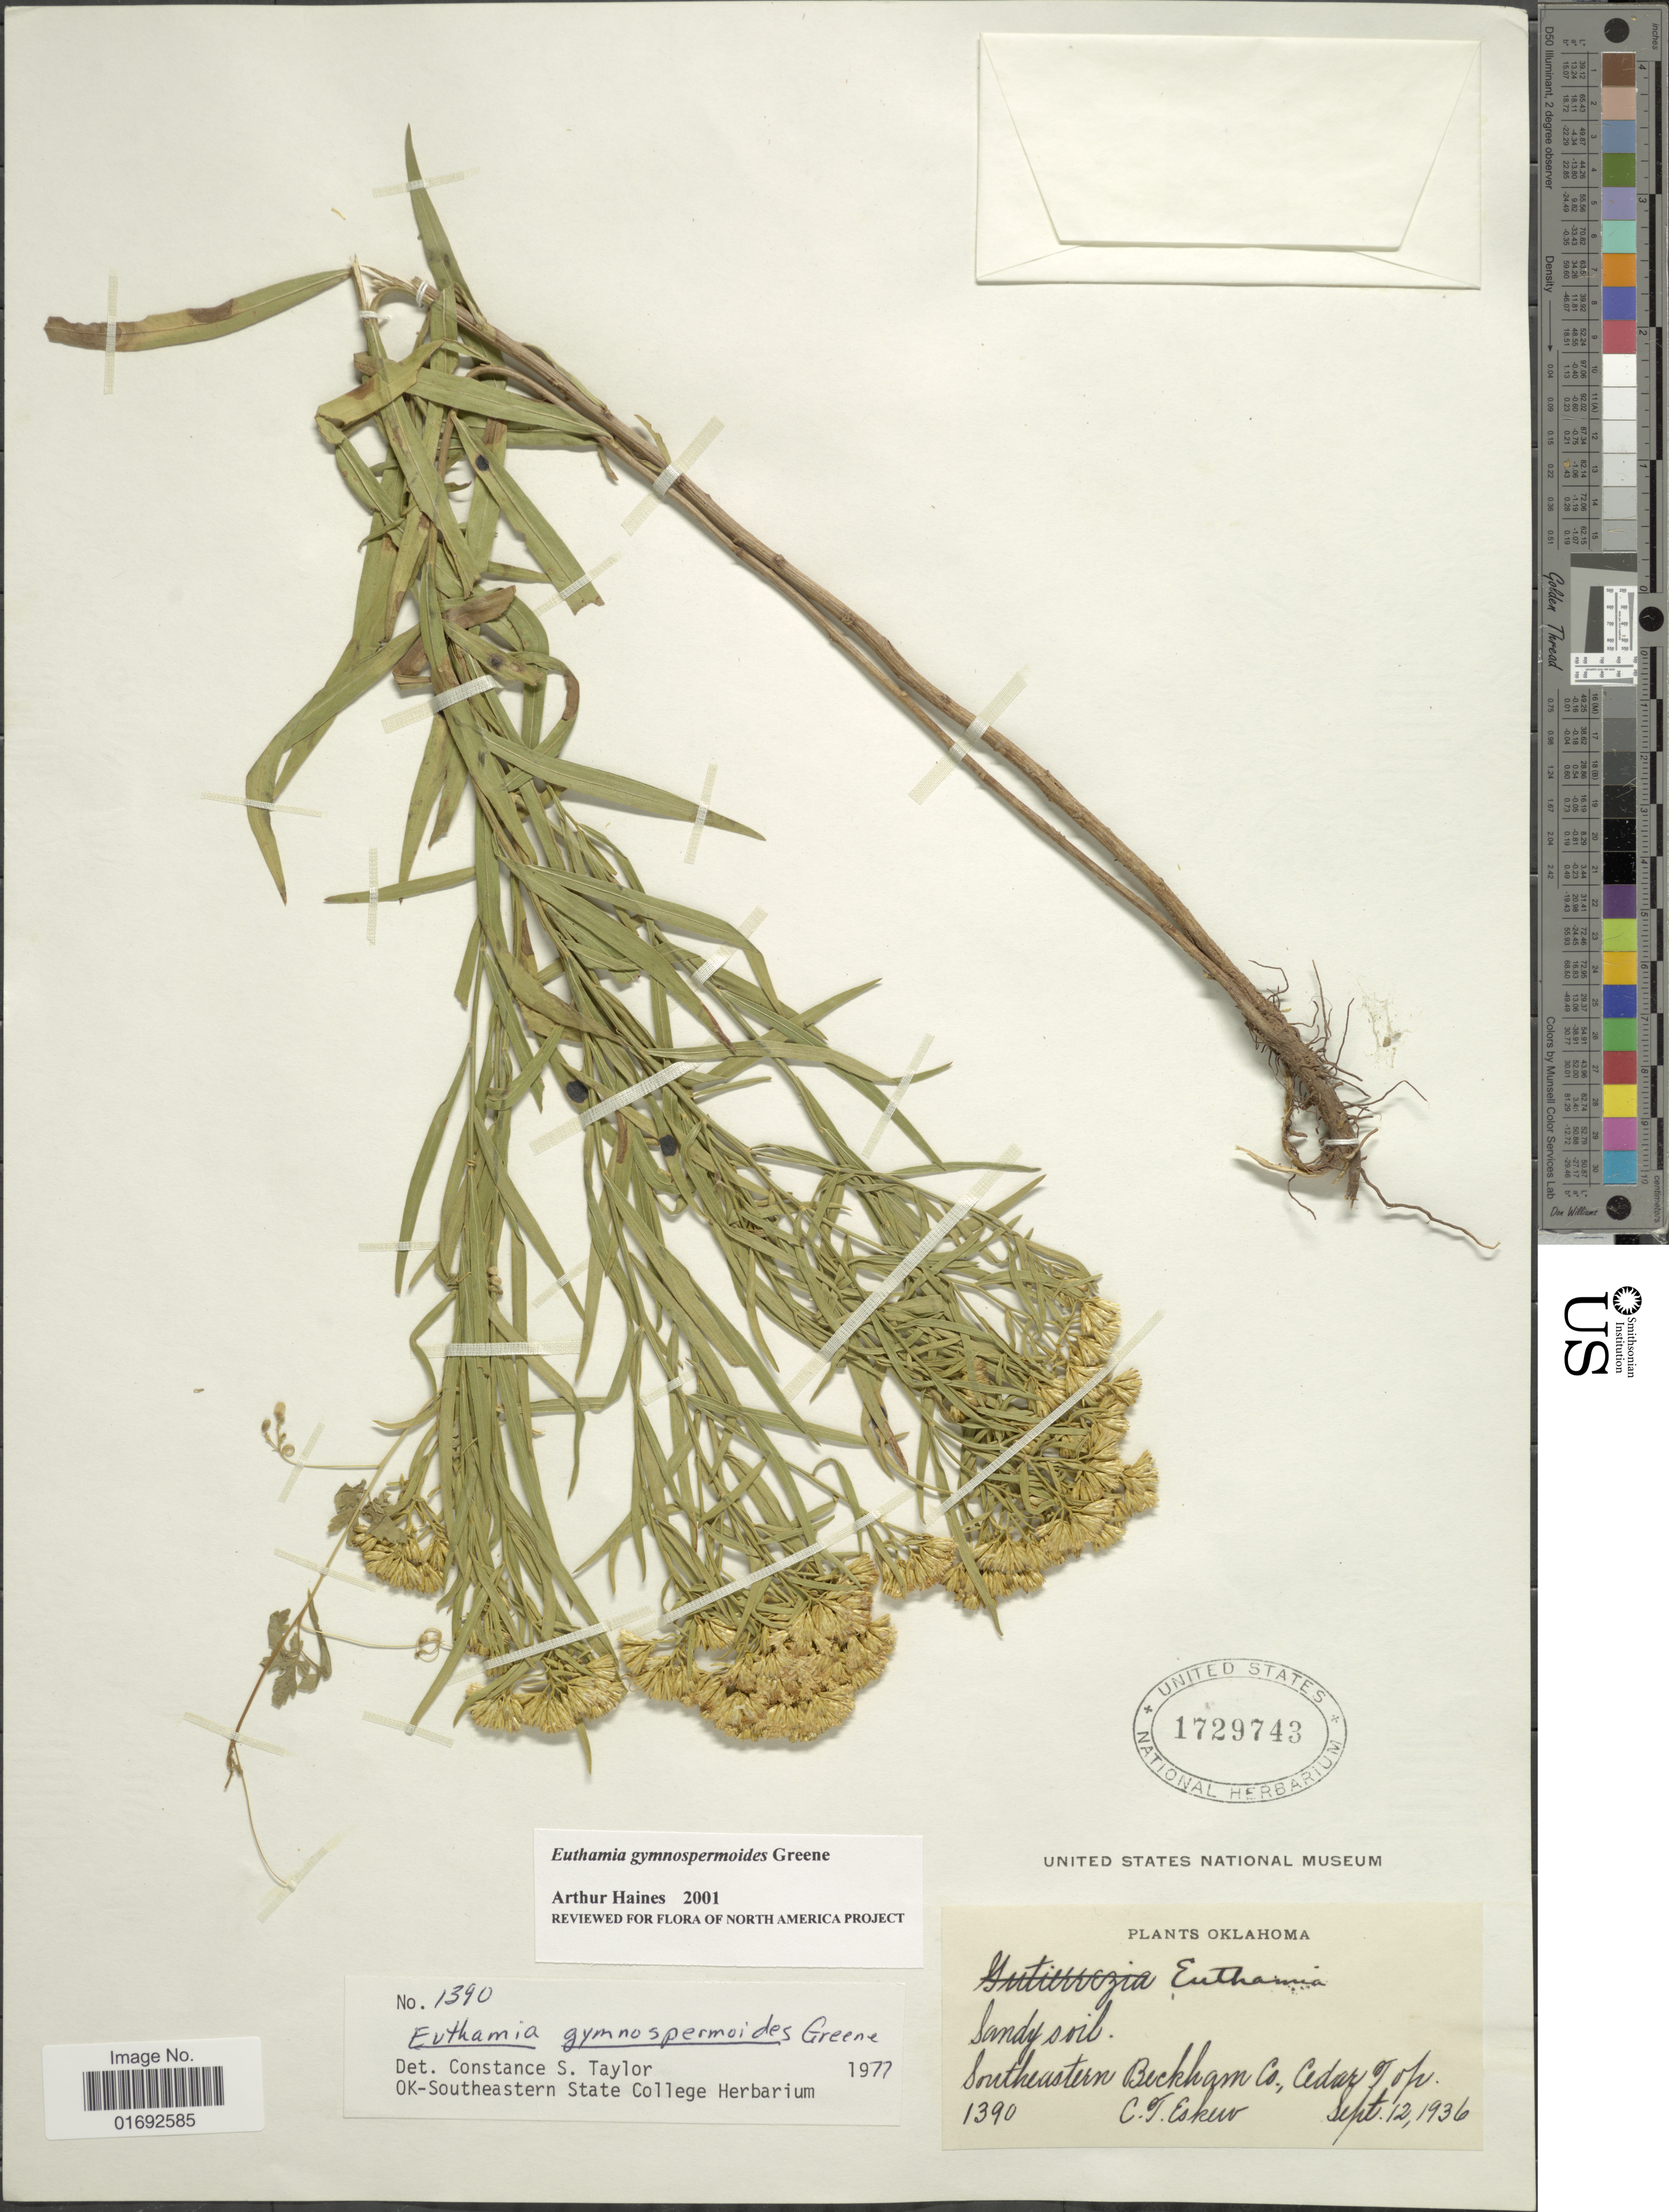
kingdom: Plantae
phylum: Tracheophyta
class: Magnoliopsida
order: Asterales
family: Asteraceae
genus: Euthamia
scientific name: Euthamia gymnospermoides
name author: Greene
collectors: C. Eskew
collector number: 1390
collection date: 1936-09-12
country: United States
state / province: Oklahoma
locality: Southeastern Beckham Co., Cedar Top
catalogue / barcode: US 1729743